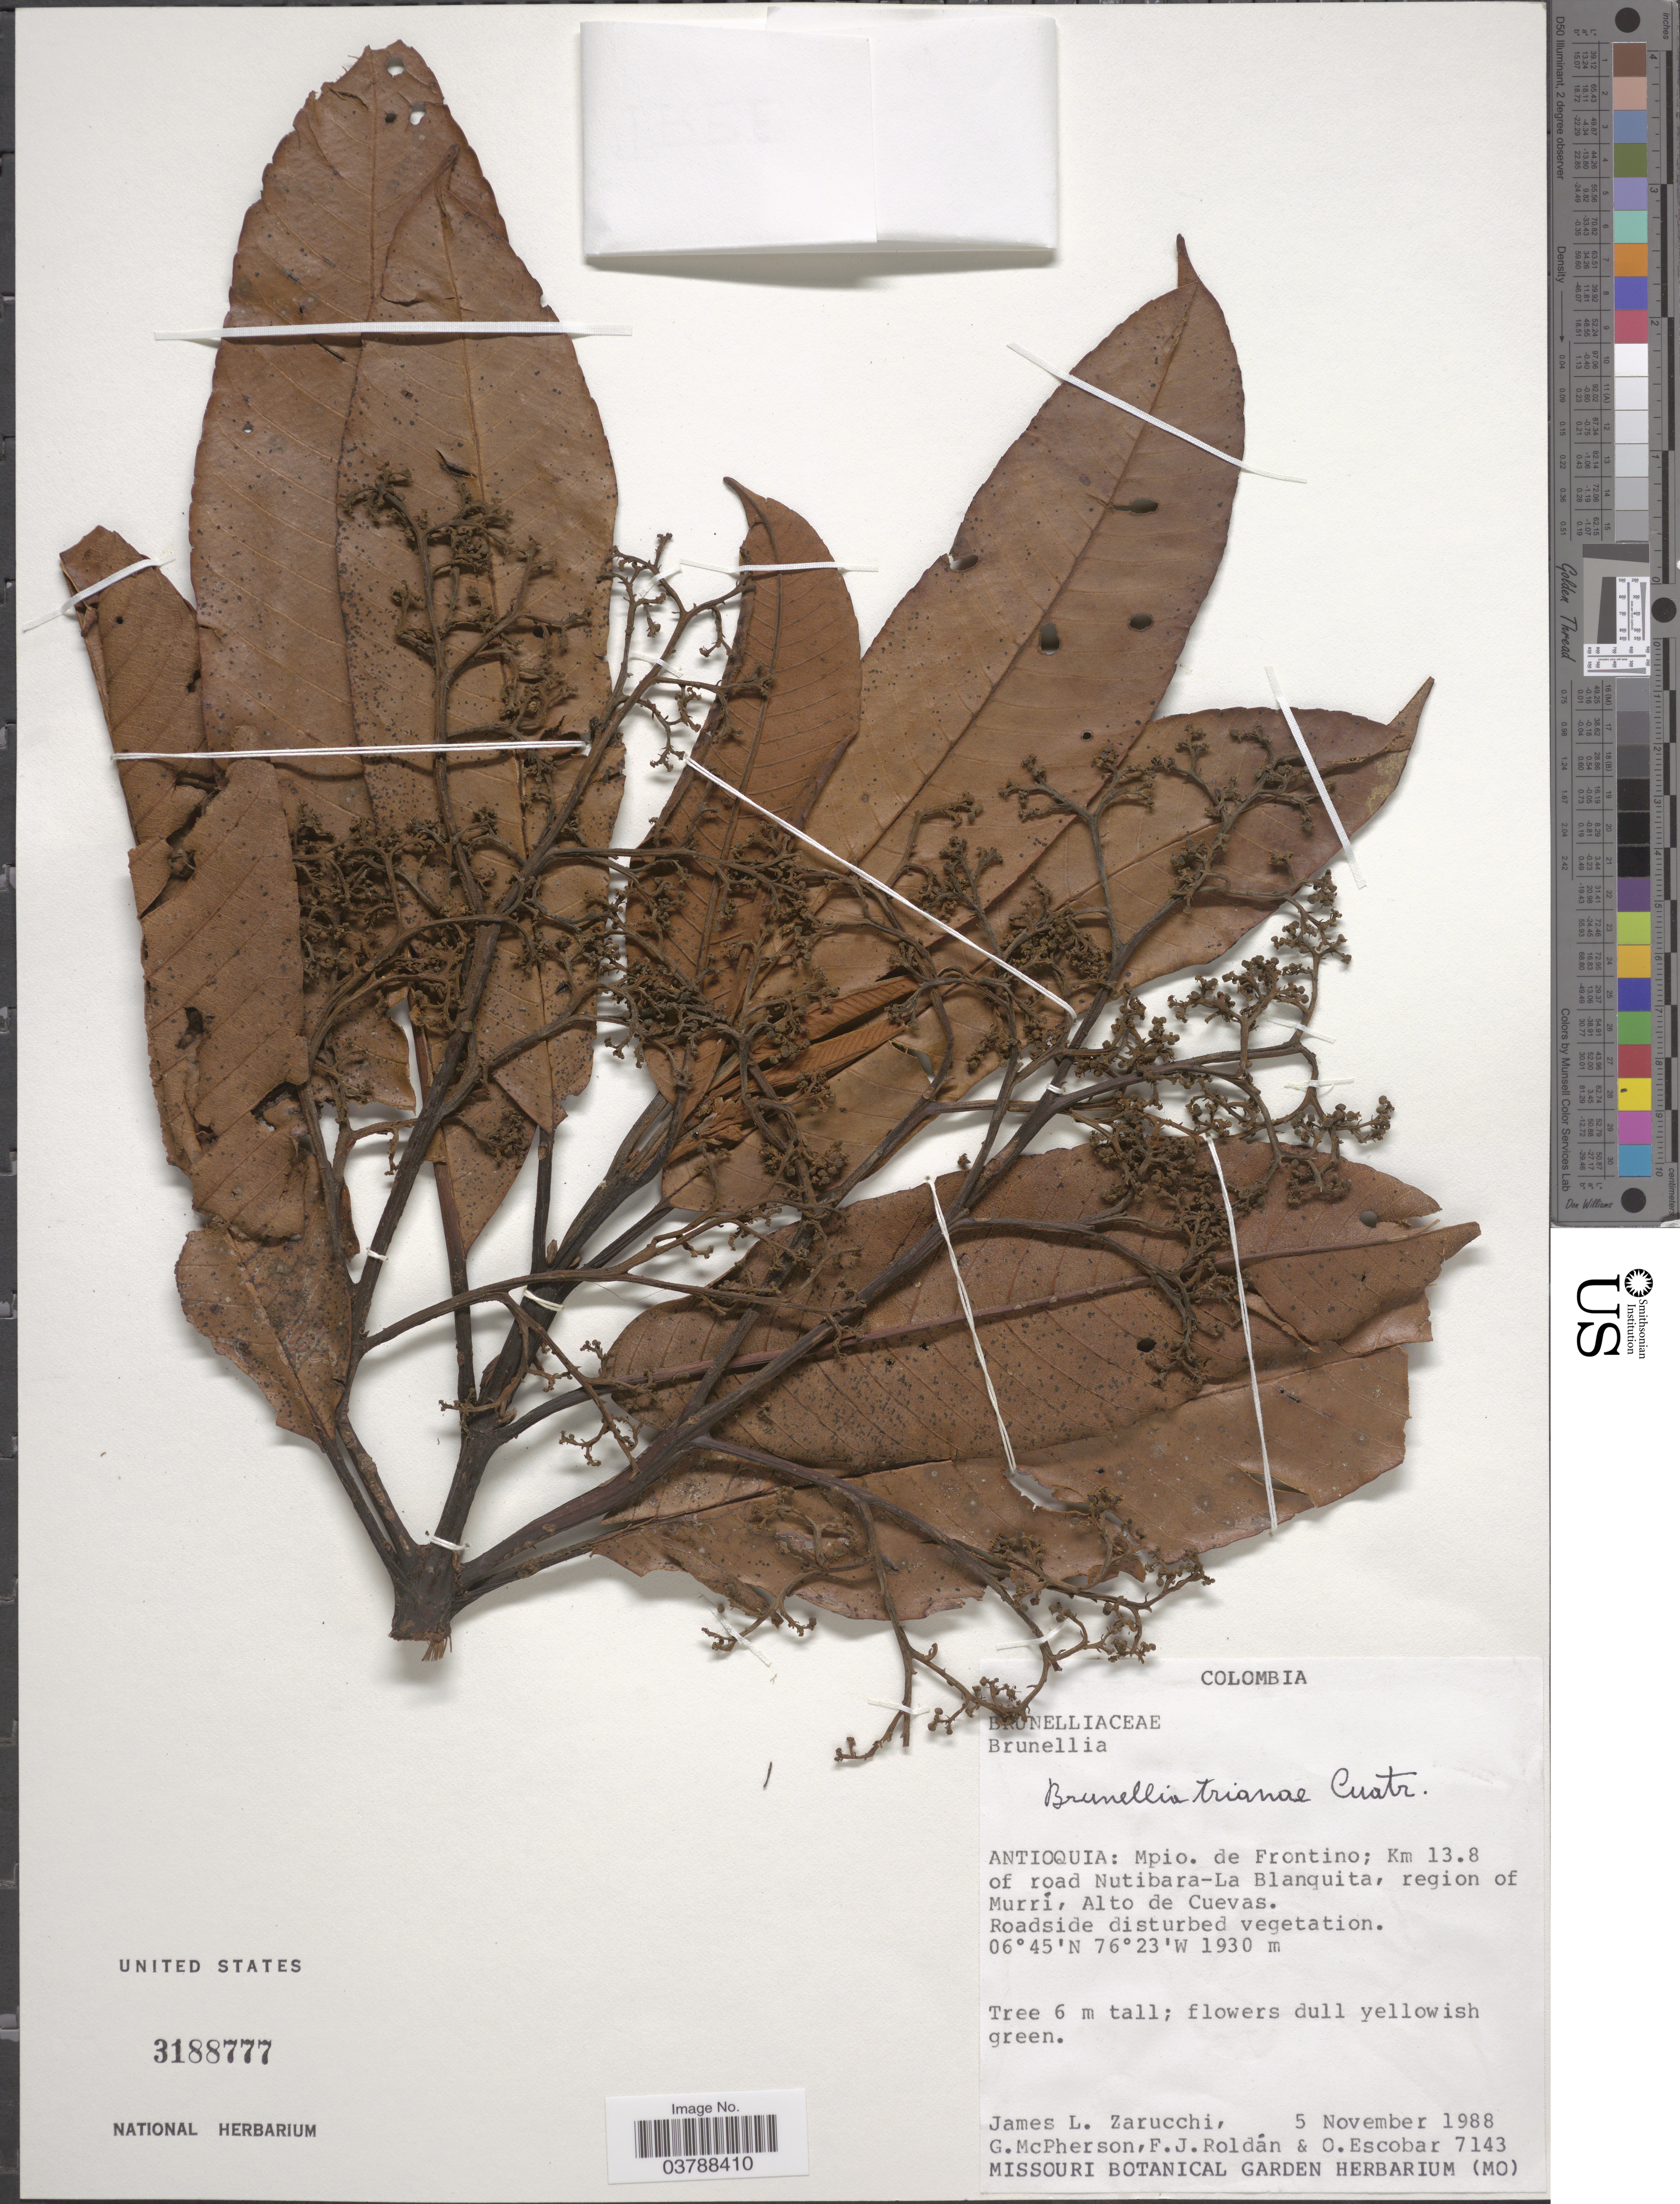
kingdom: Plantae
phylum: Tracheophyta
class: Magnoliopsida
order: Oxalidales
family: Brunelliaceae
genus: Brunellia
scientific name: Brunellia trianae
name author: Cuatrec.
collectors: J. L. Zarucchi, G. McPherson, F. J. Roldán & O. Escobar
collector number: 7143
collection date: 1988-11-05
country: Colombia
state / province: Antioquia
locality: Mpio. de Frontino; Km 13.8 of road Nutibara- La Blanquita, region of Murrí, Alto de Cuevas. Roadside disturbed vegetation.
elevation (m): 1930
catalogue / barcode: US 3188777